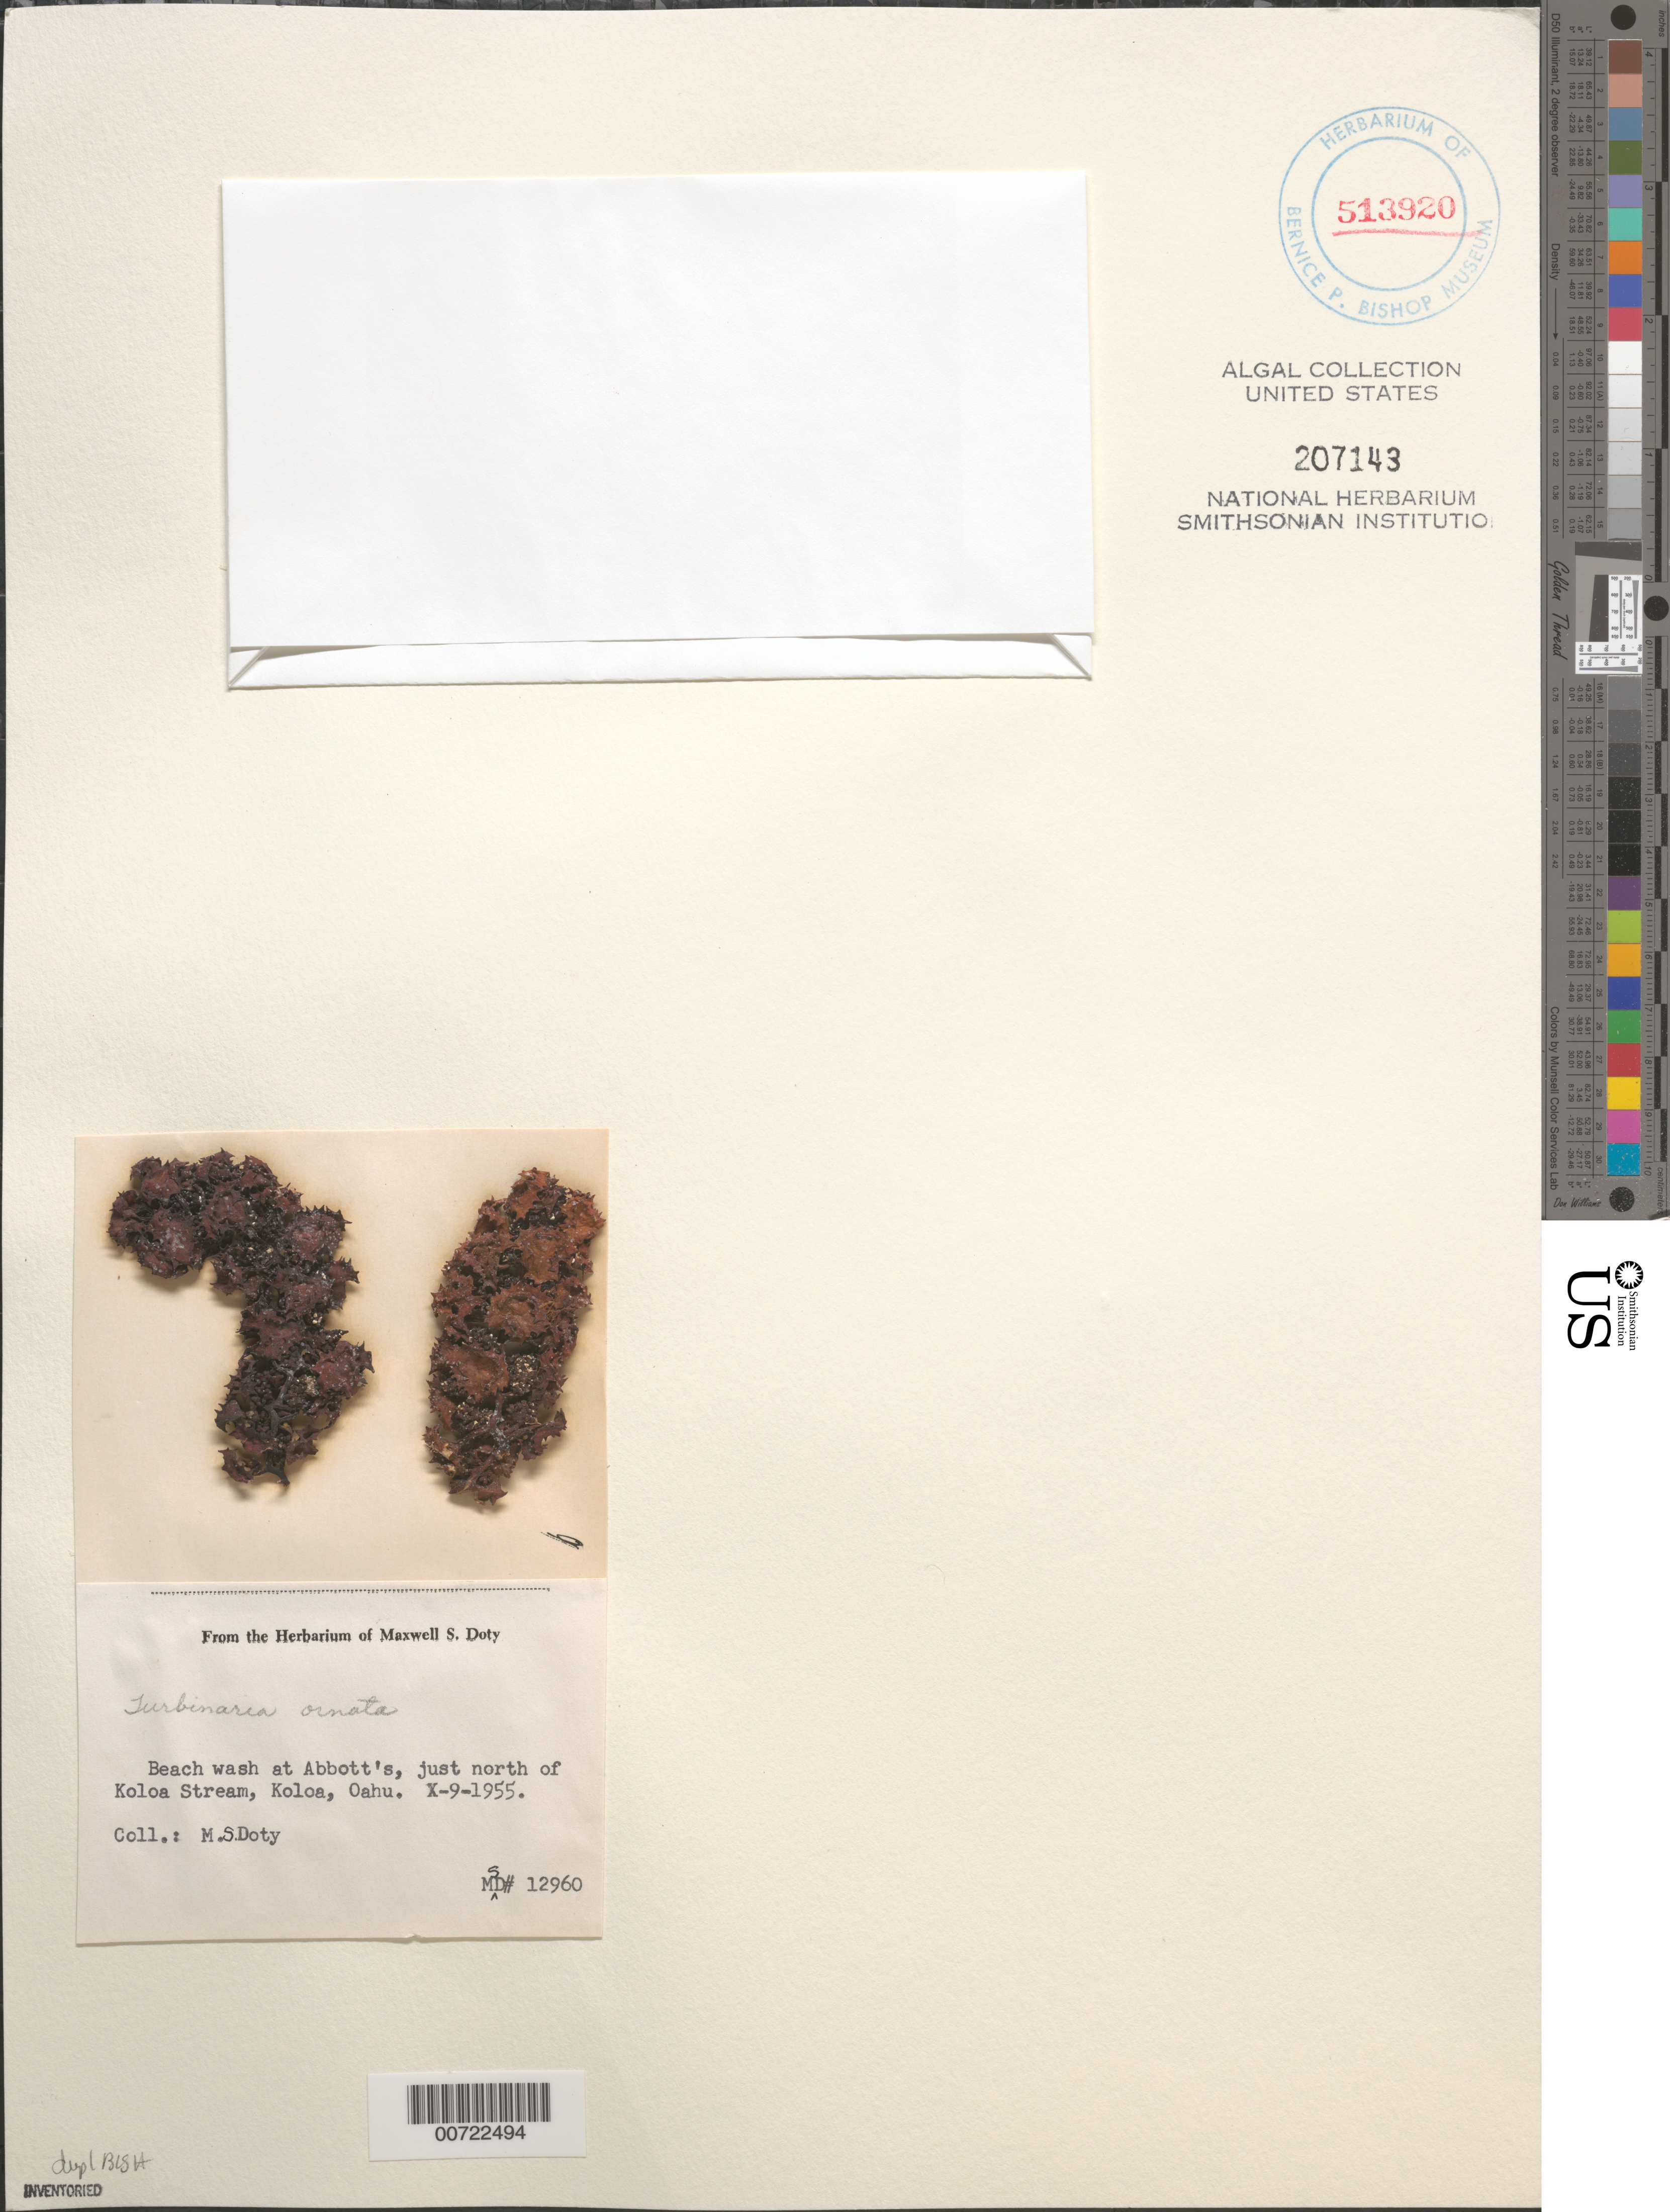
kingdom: Chromista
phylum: Ochrophyta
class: Phaeophyceae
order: Fucales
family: Sargassaceae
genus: Turbinaria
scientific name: Turbinaria ornata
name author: (Turner) J. Agardh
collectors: M. S. Doty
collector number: MSD 12960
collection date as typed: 09 Oct 1955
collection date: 1955-10-09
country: United States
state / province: Hawaii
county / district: Honolulu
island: Oahu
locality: Koloa, Abbott's property, just north of Koloa Stream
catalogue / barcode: US 207143